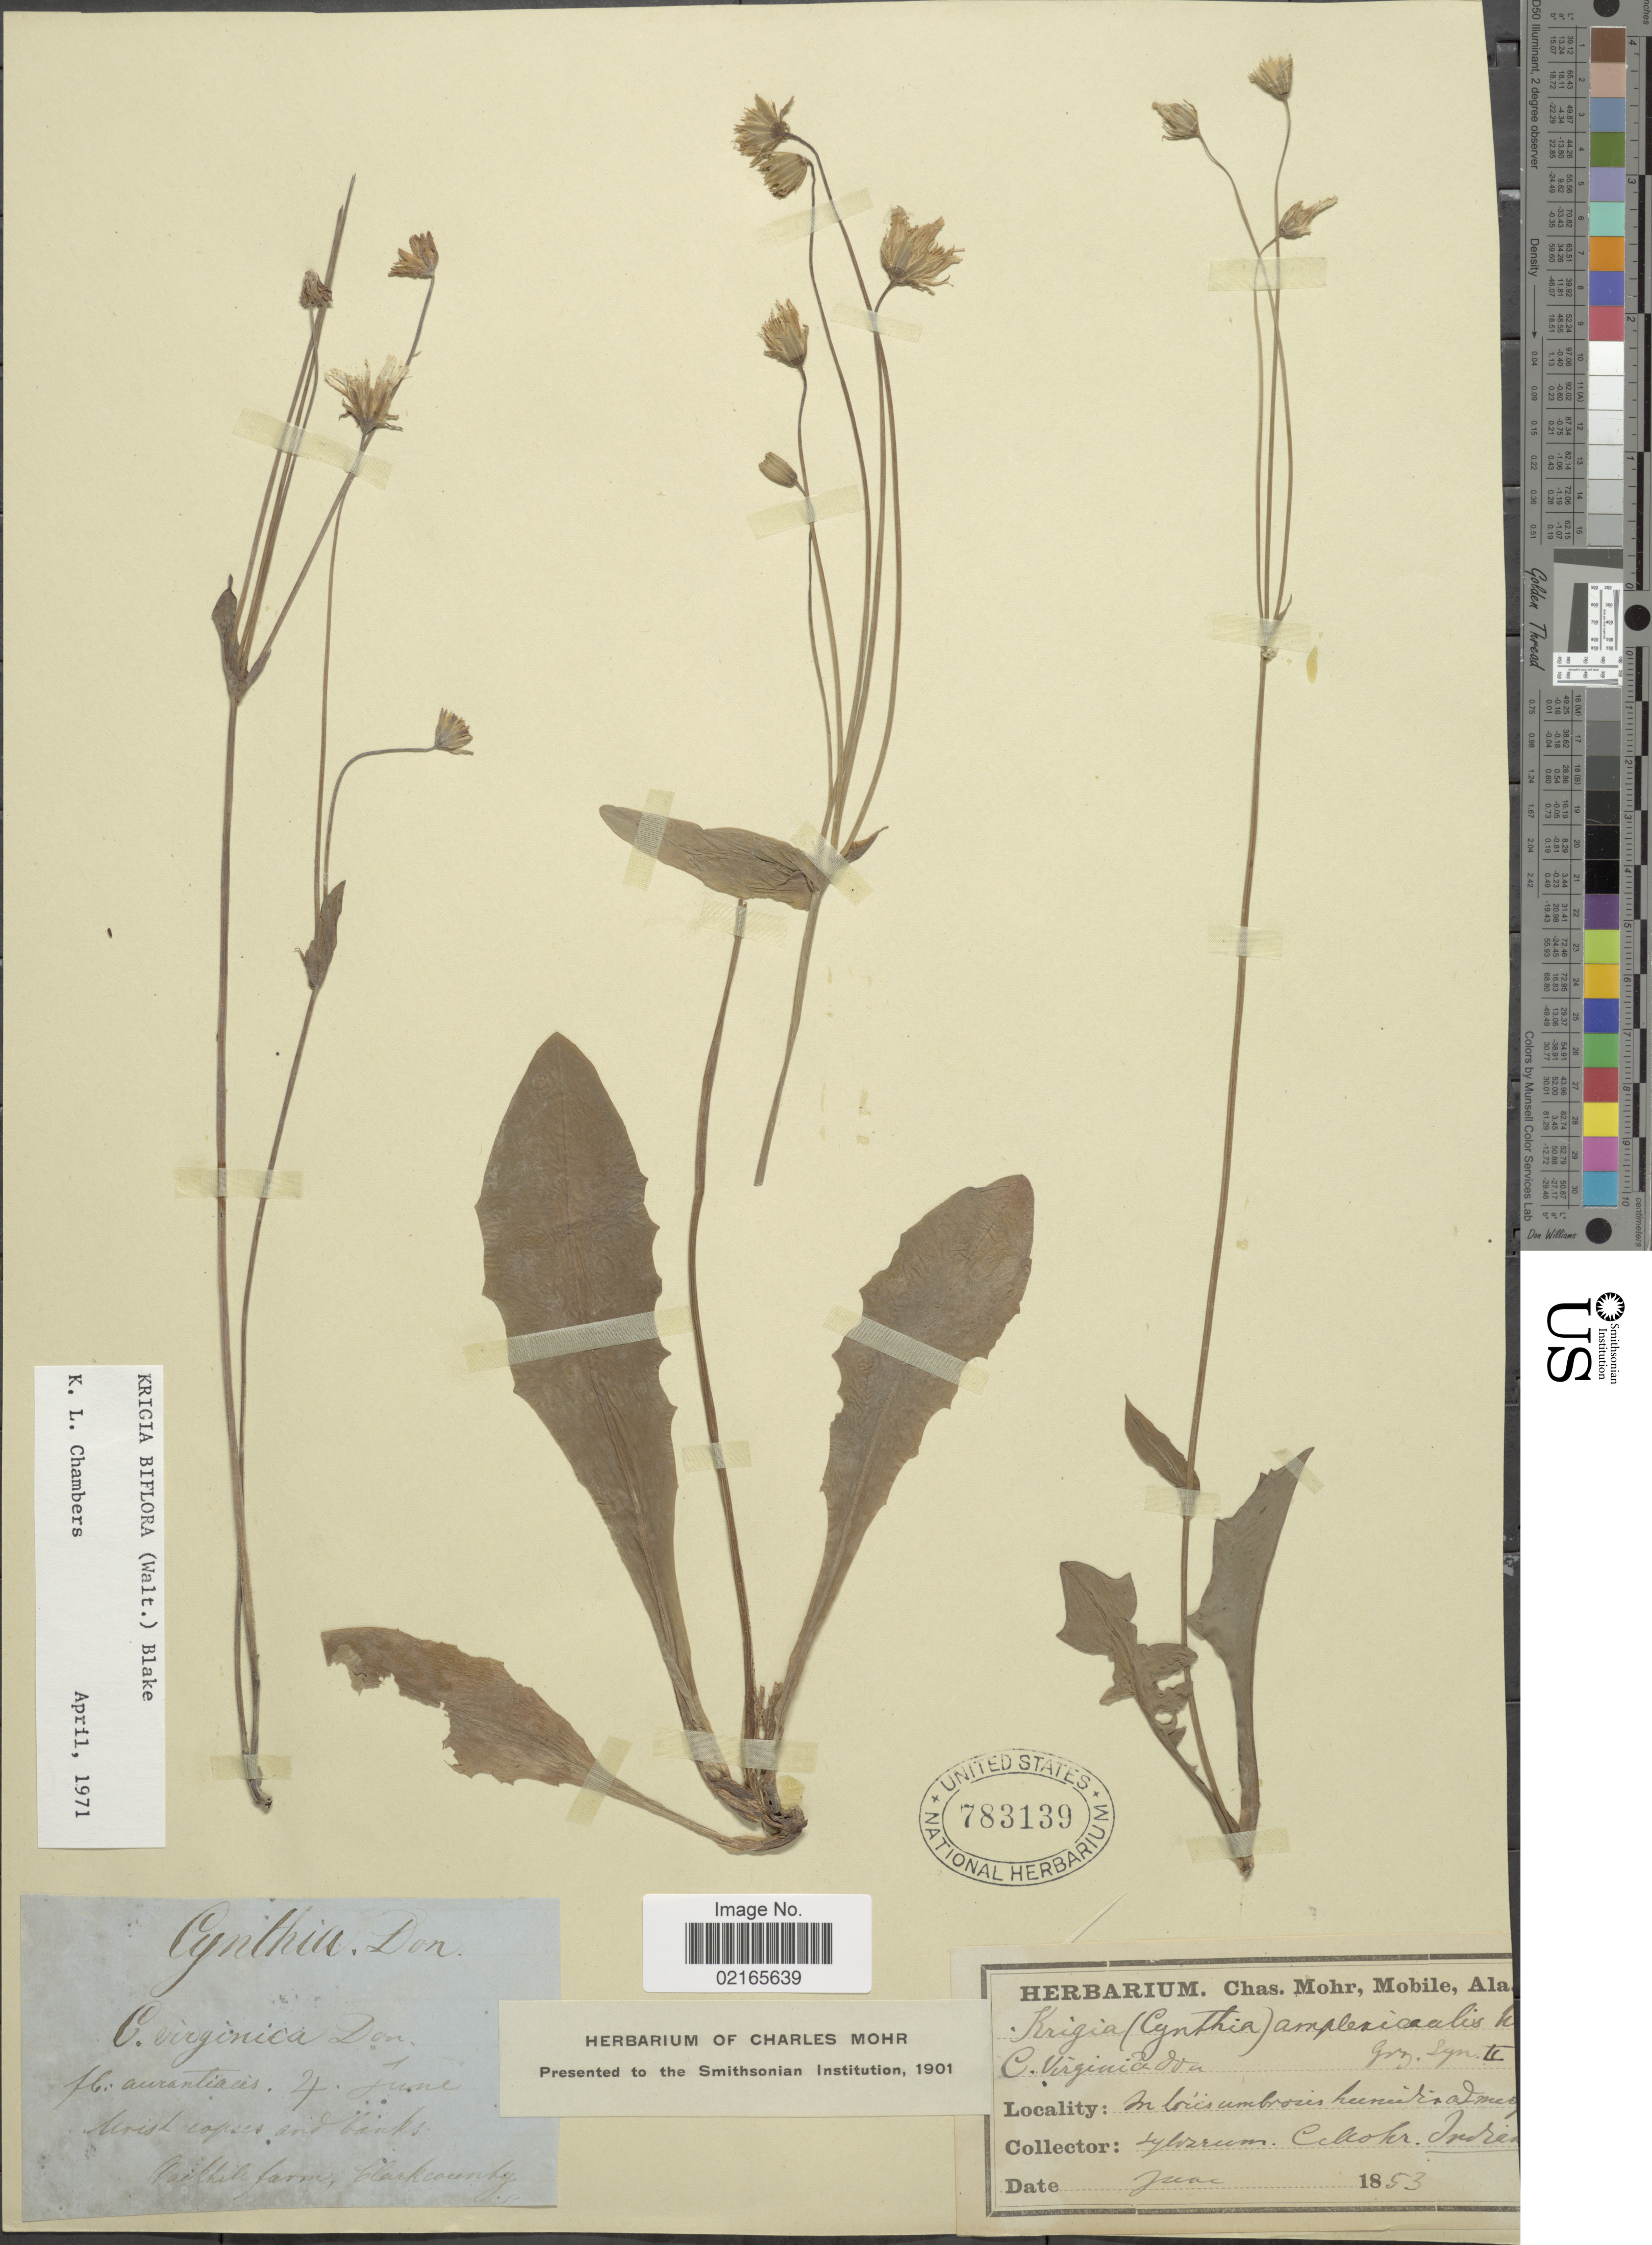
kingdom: Plantae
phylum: Tracheophyta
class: Magnoliopsida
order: Asterales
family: Asteraceae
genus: Krigia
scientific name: Krigia biflora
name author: (Walter) S.F. Blake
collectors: C. T. Mohr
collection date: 1853-06-04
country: United States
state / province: Indiana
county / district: Clark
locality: Oak Hill Farm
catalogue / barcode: US 783139